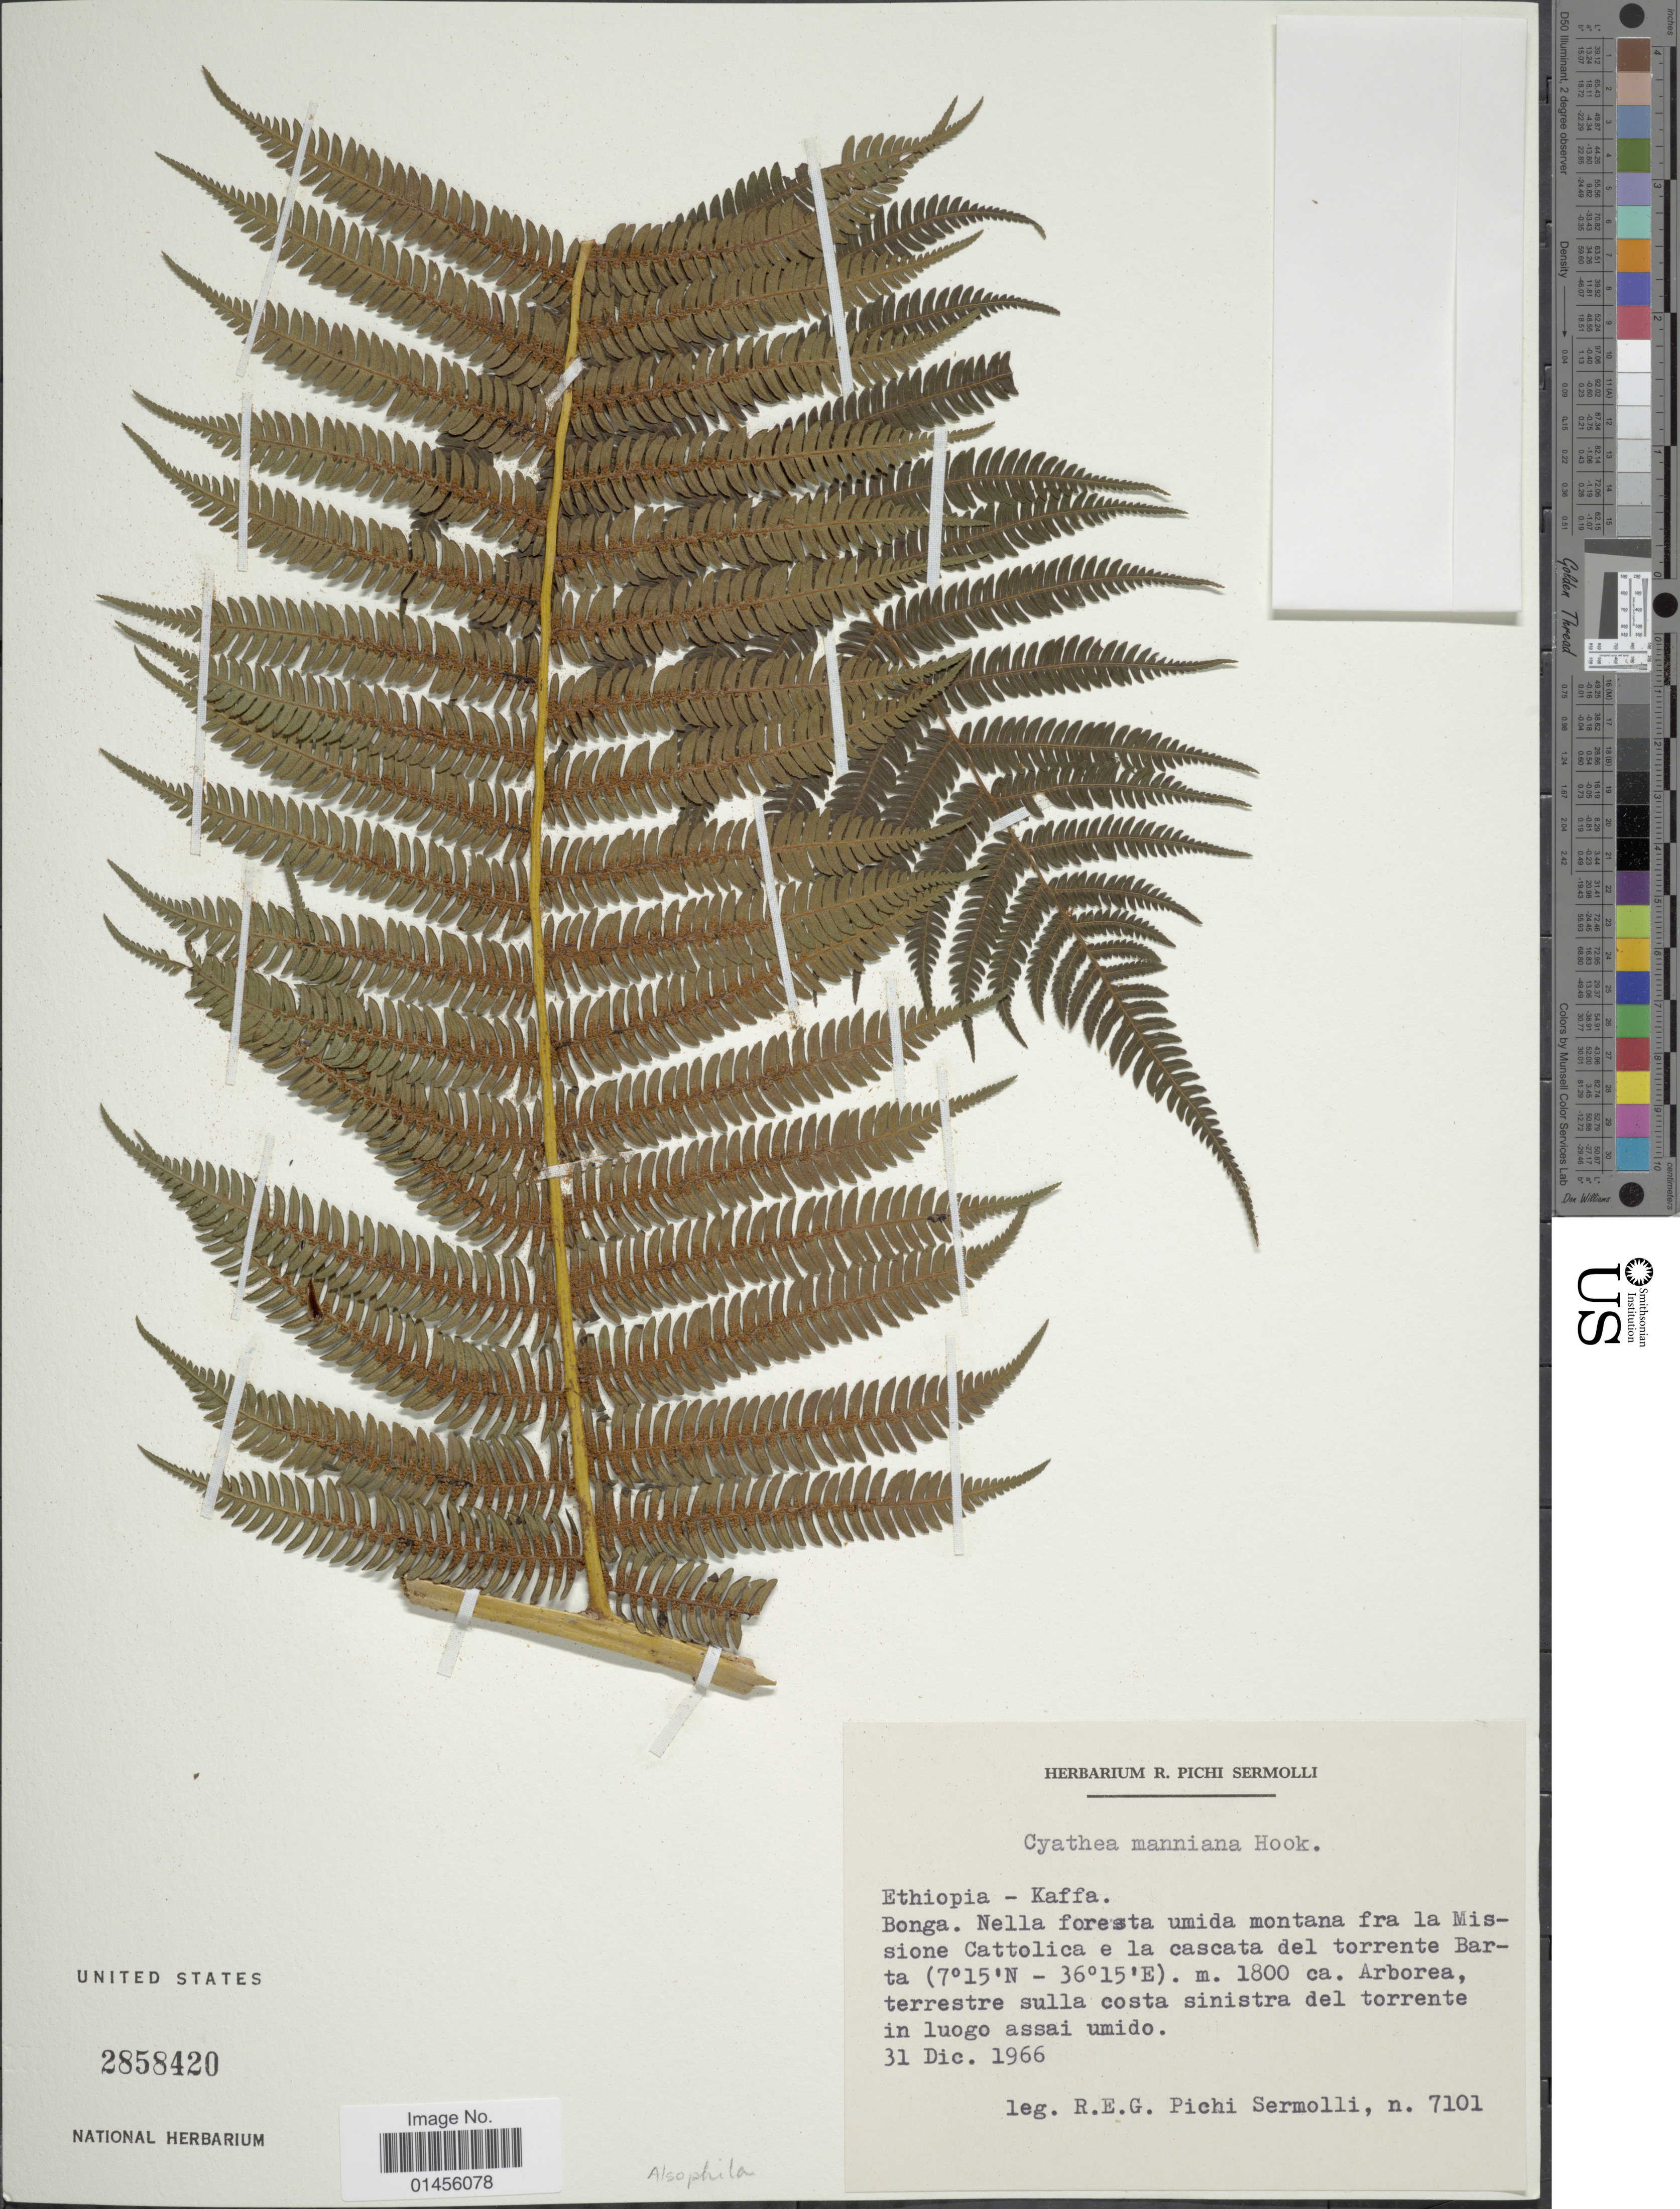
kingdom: Plantae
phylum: Tracheophyta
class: Polypodiopsida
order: Cyatheales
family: Cyatheaceae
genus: Alsophila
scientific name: Alsophila manniana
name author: (Hook.) R.M. Tryon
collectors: R. E. Pichi-Sermolli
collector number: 7101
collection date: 1966-12-31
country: Ethiopia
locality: Ethiopia - Kaffa. Bonga. Nella foresta umida montana bfra la Missione Cattolica e la cascata del torrente Barta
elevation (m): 1800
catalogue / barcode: US 2858420